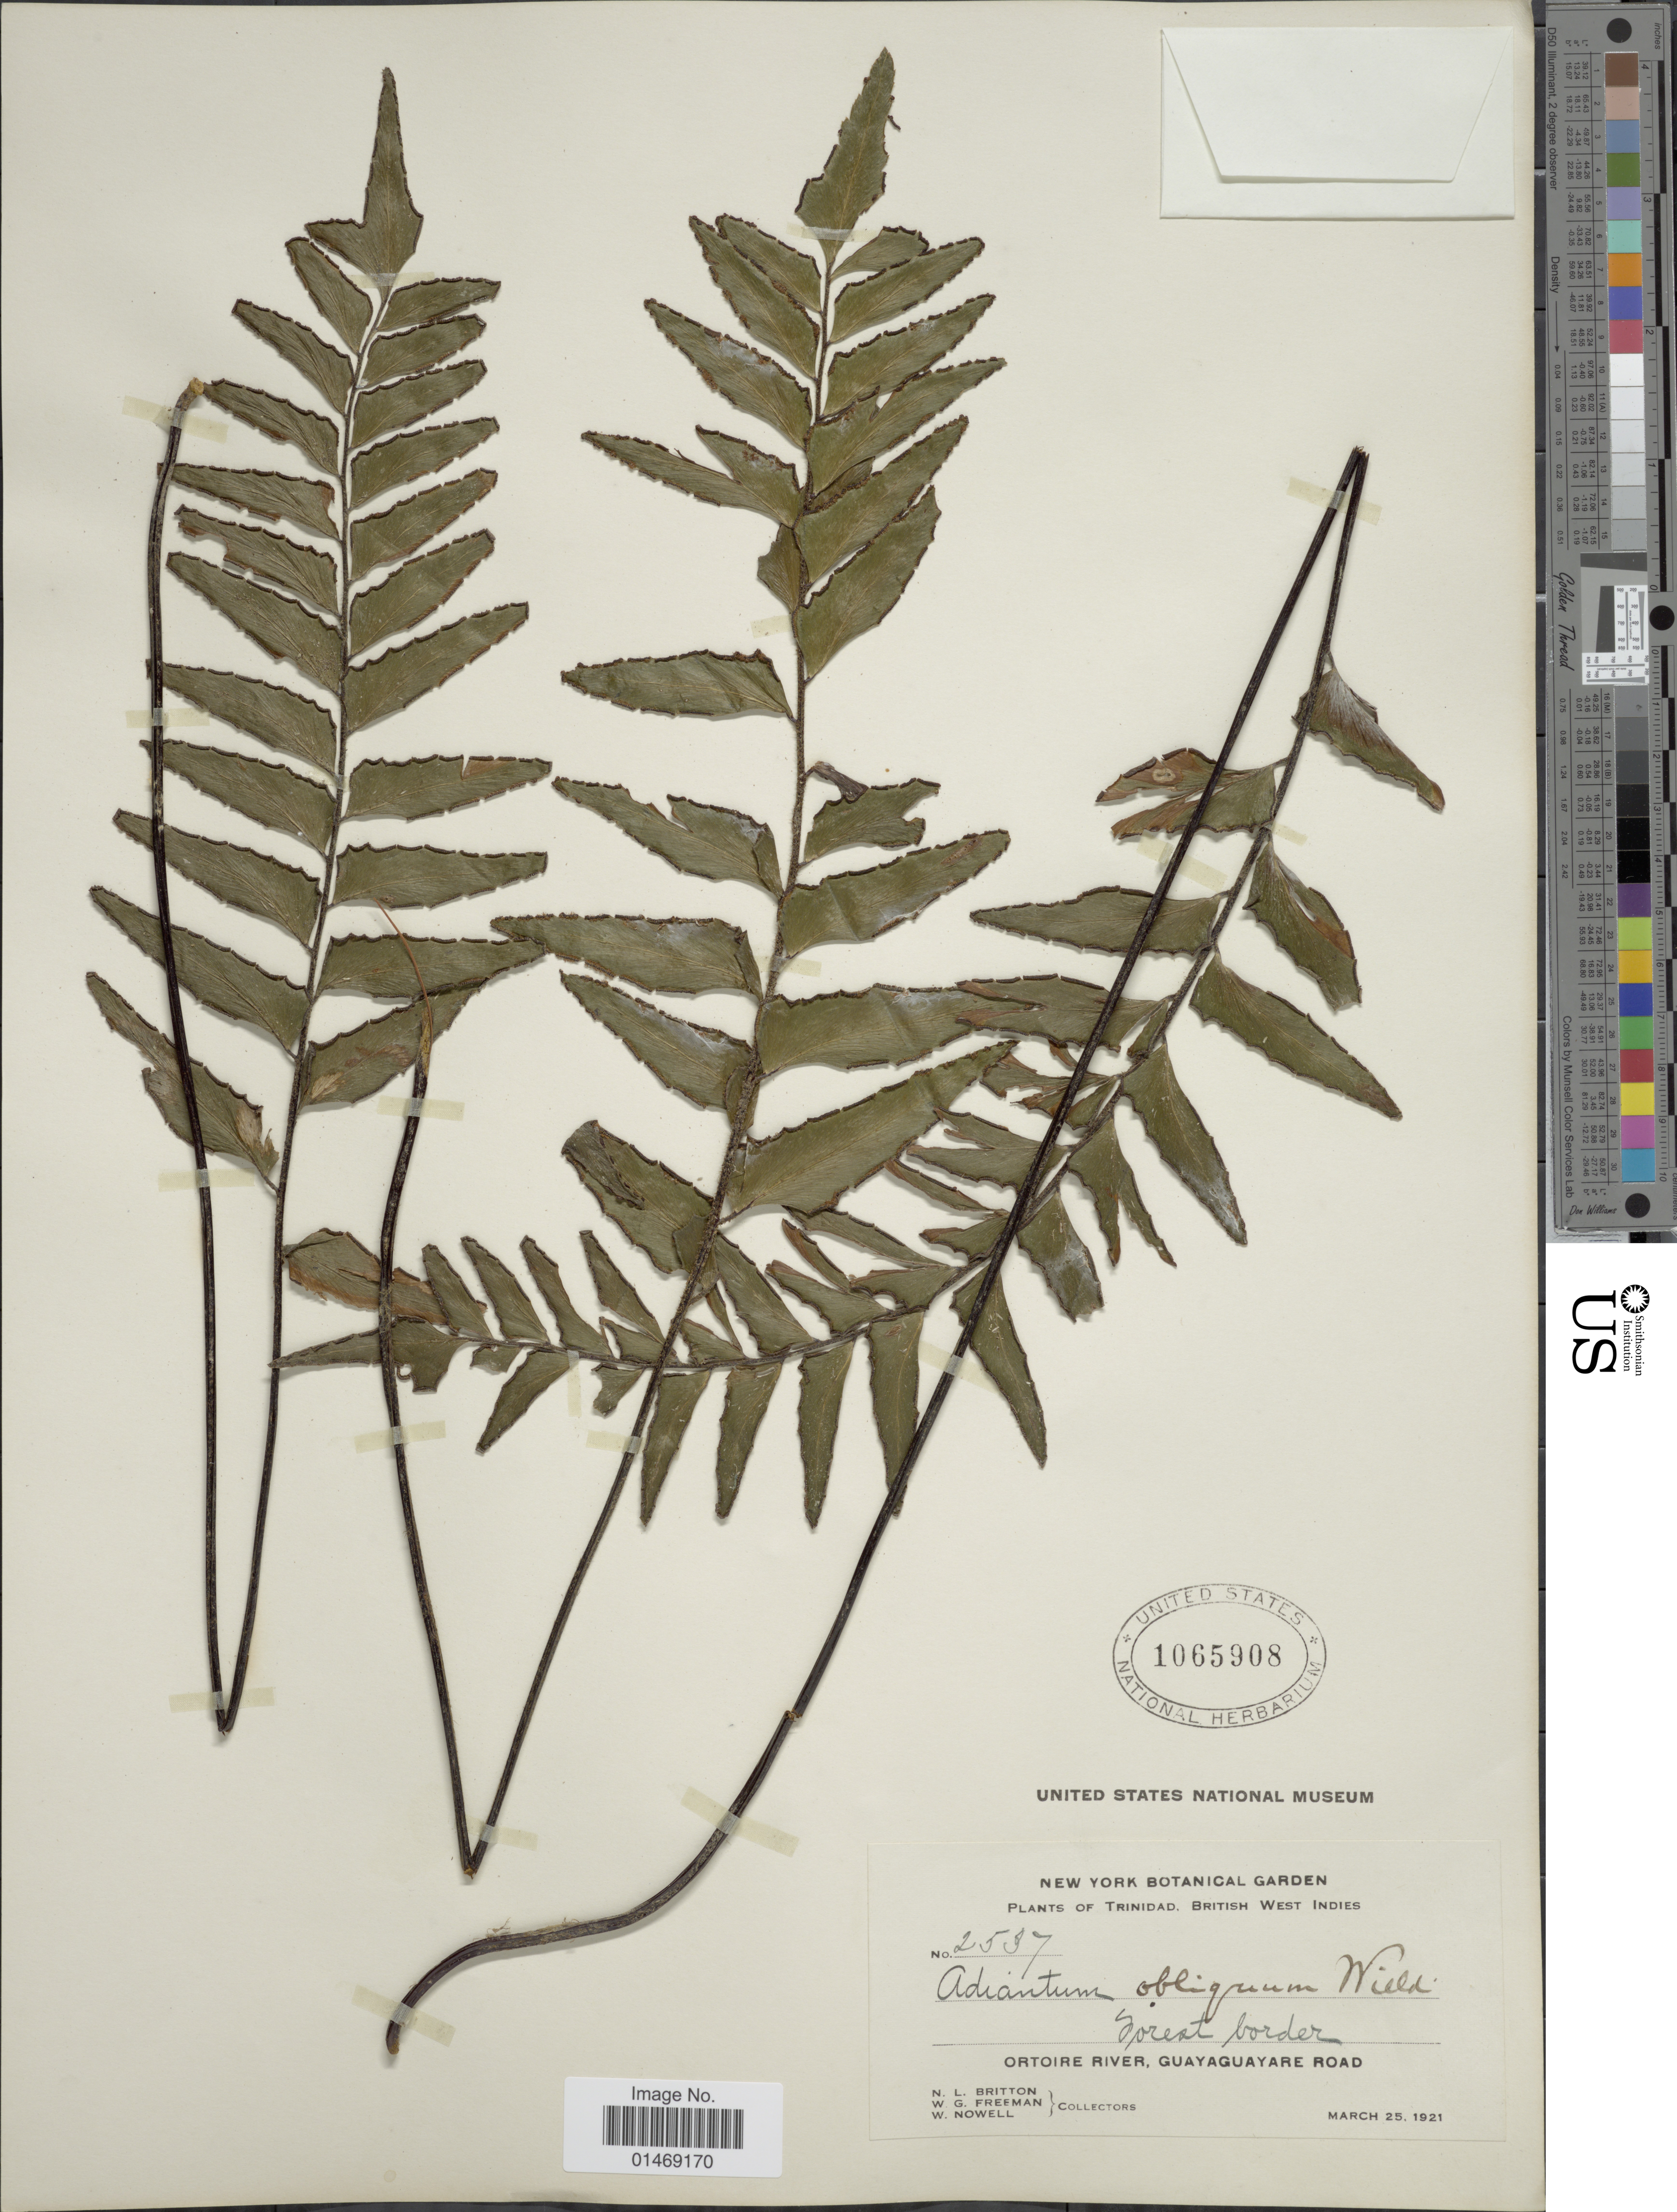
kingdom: Plantae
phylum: Tracheophyta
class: Polypodiopsida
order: Polypodiales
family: Pteridaceae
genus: Adiantum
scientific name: Adiantum obliquum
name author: Willd.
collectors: N. Britton, W. Freeman & W. Nowell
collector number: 2537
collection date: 1921-03-25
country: Trinidad and Tobago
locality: Trinidad, British West Indies, Forest border, Ortoire River, Guayaguayare Road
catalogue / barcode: US 1065908